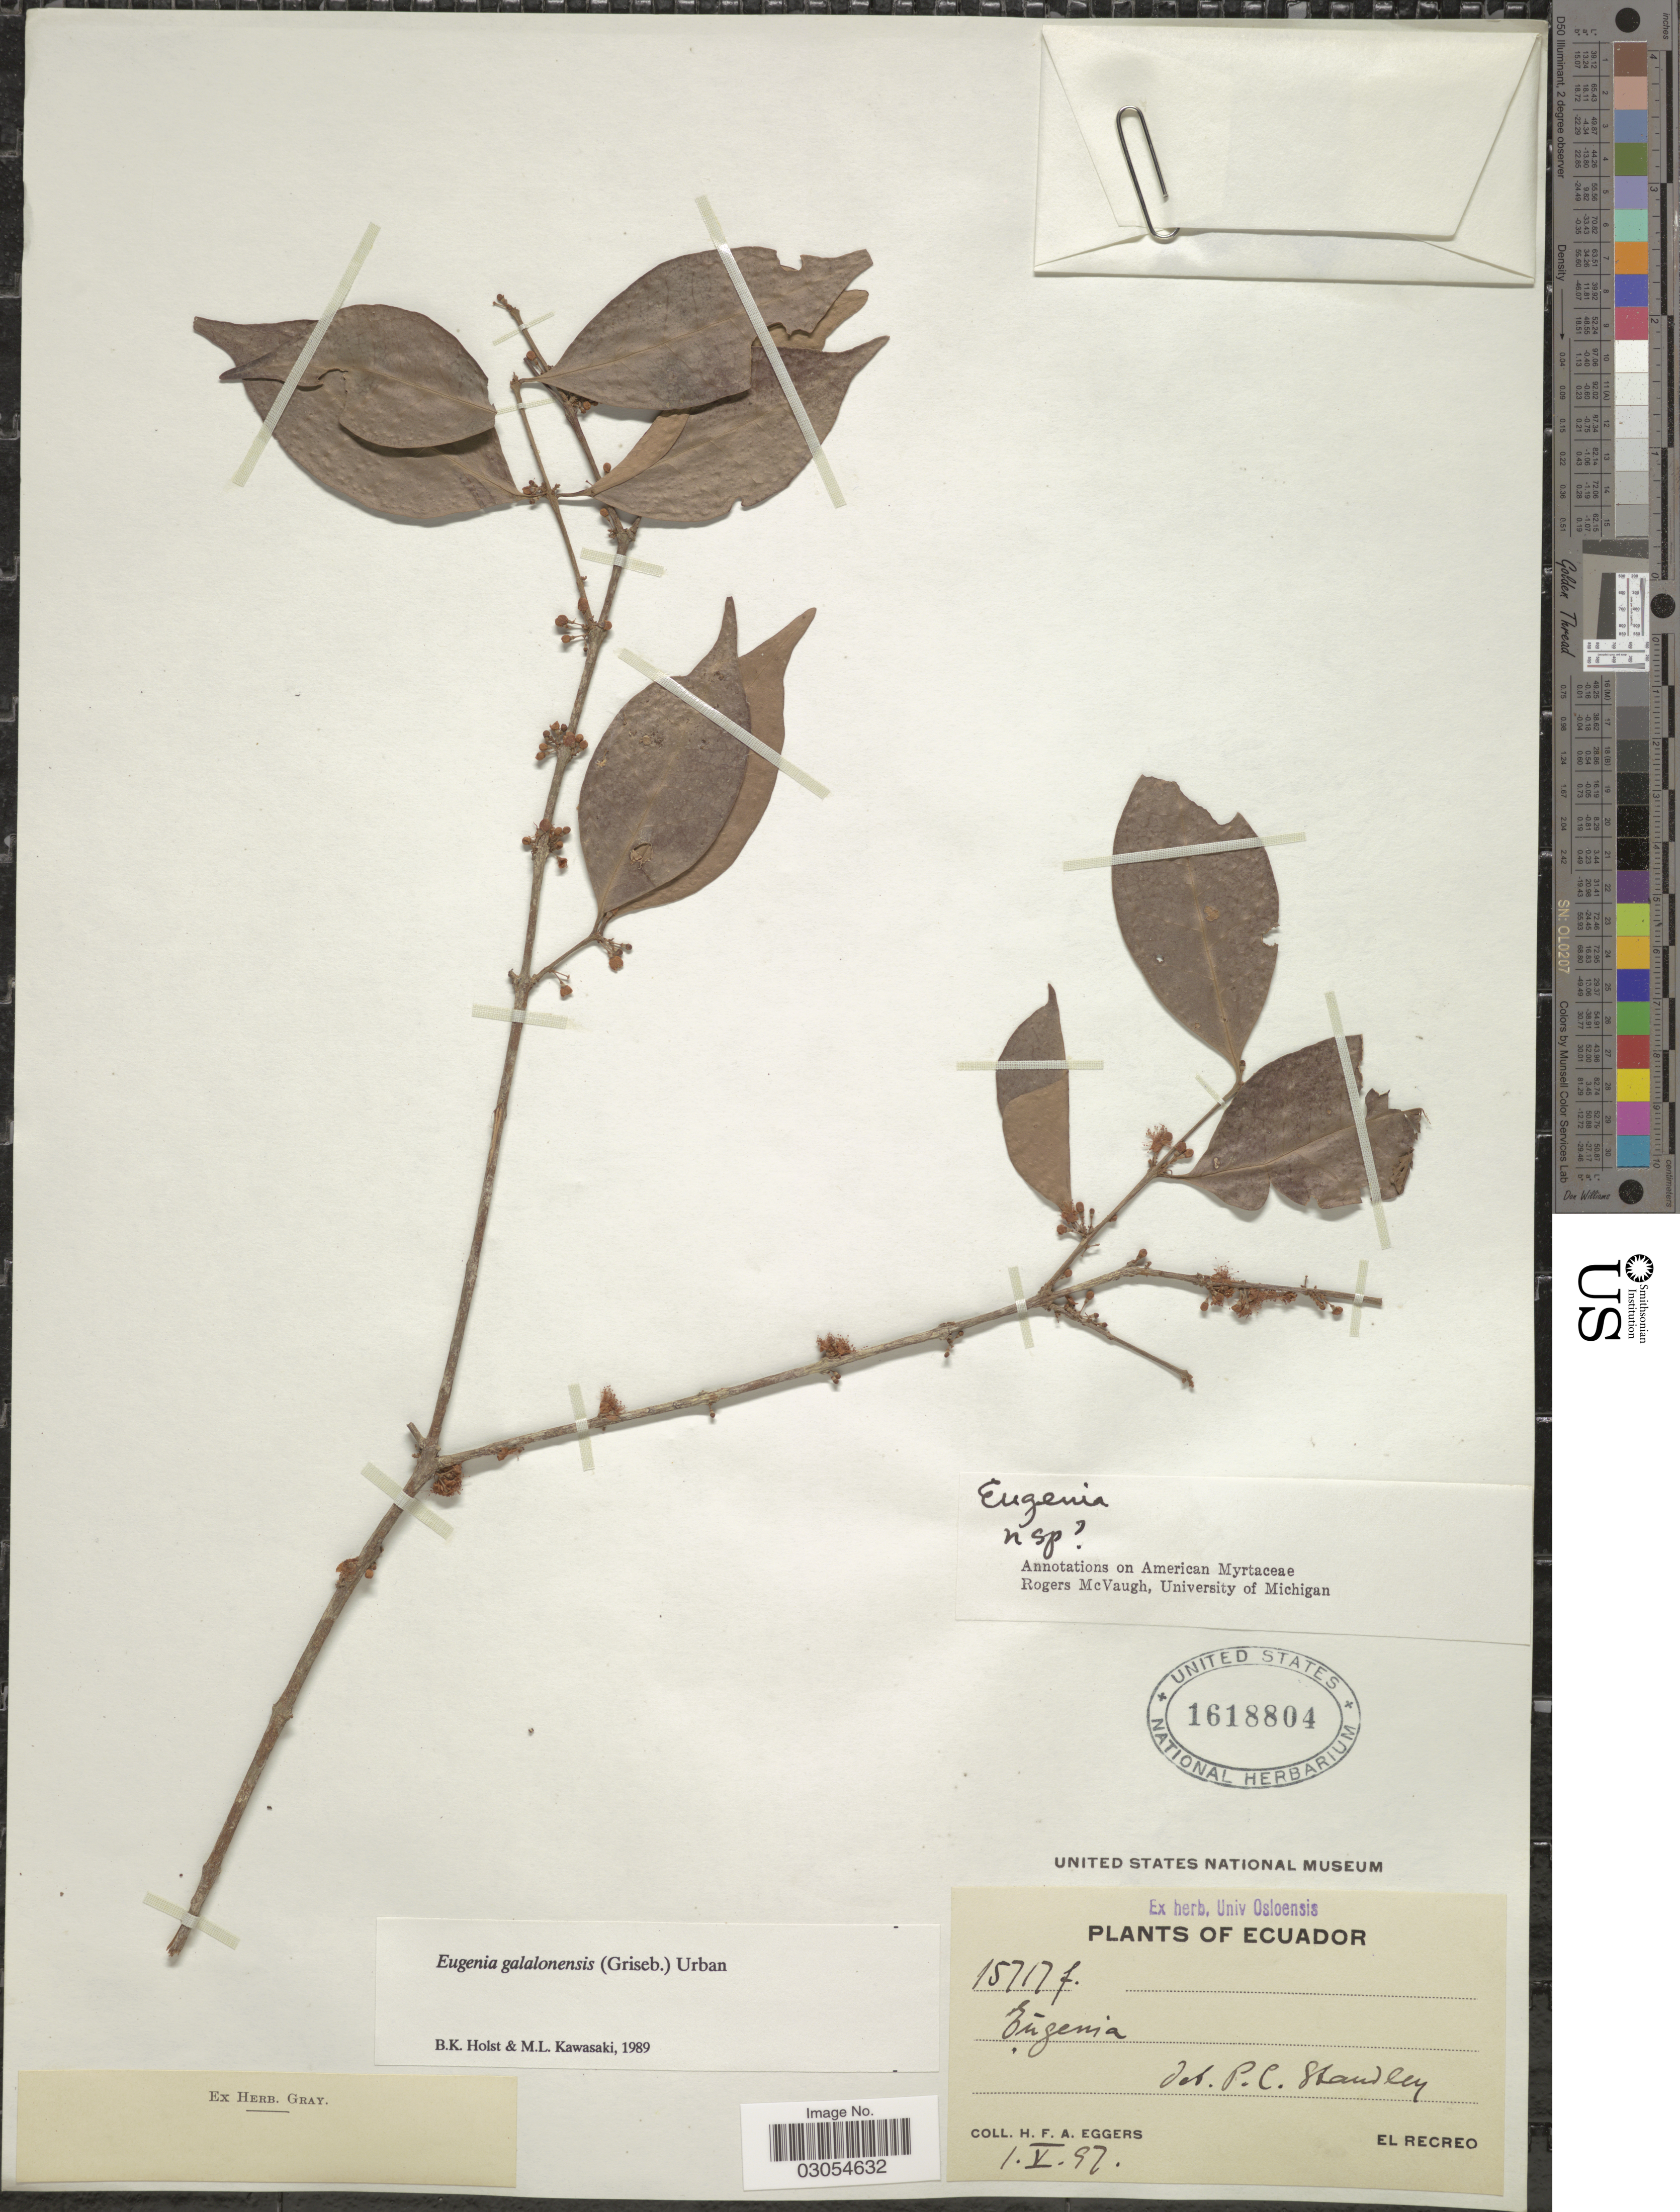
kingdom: Plantae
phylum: Tracheophyta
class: Magnoliopsida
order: Myrtales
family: Myrtaceae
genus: Eugenia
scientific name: Eugenia galalonensis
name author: (Griseb.) Krug & Urb.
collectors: H. Eggers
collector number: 15717f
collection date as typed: Transcribed d/m/y: 1/5/97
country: Ecuador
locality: El Recreo.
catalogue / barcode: US 1618804